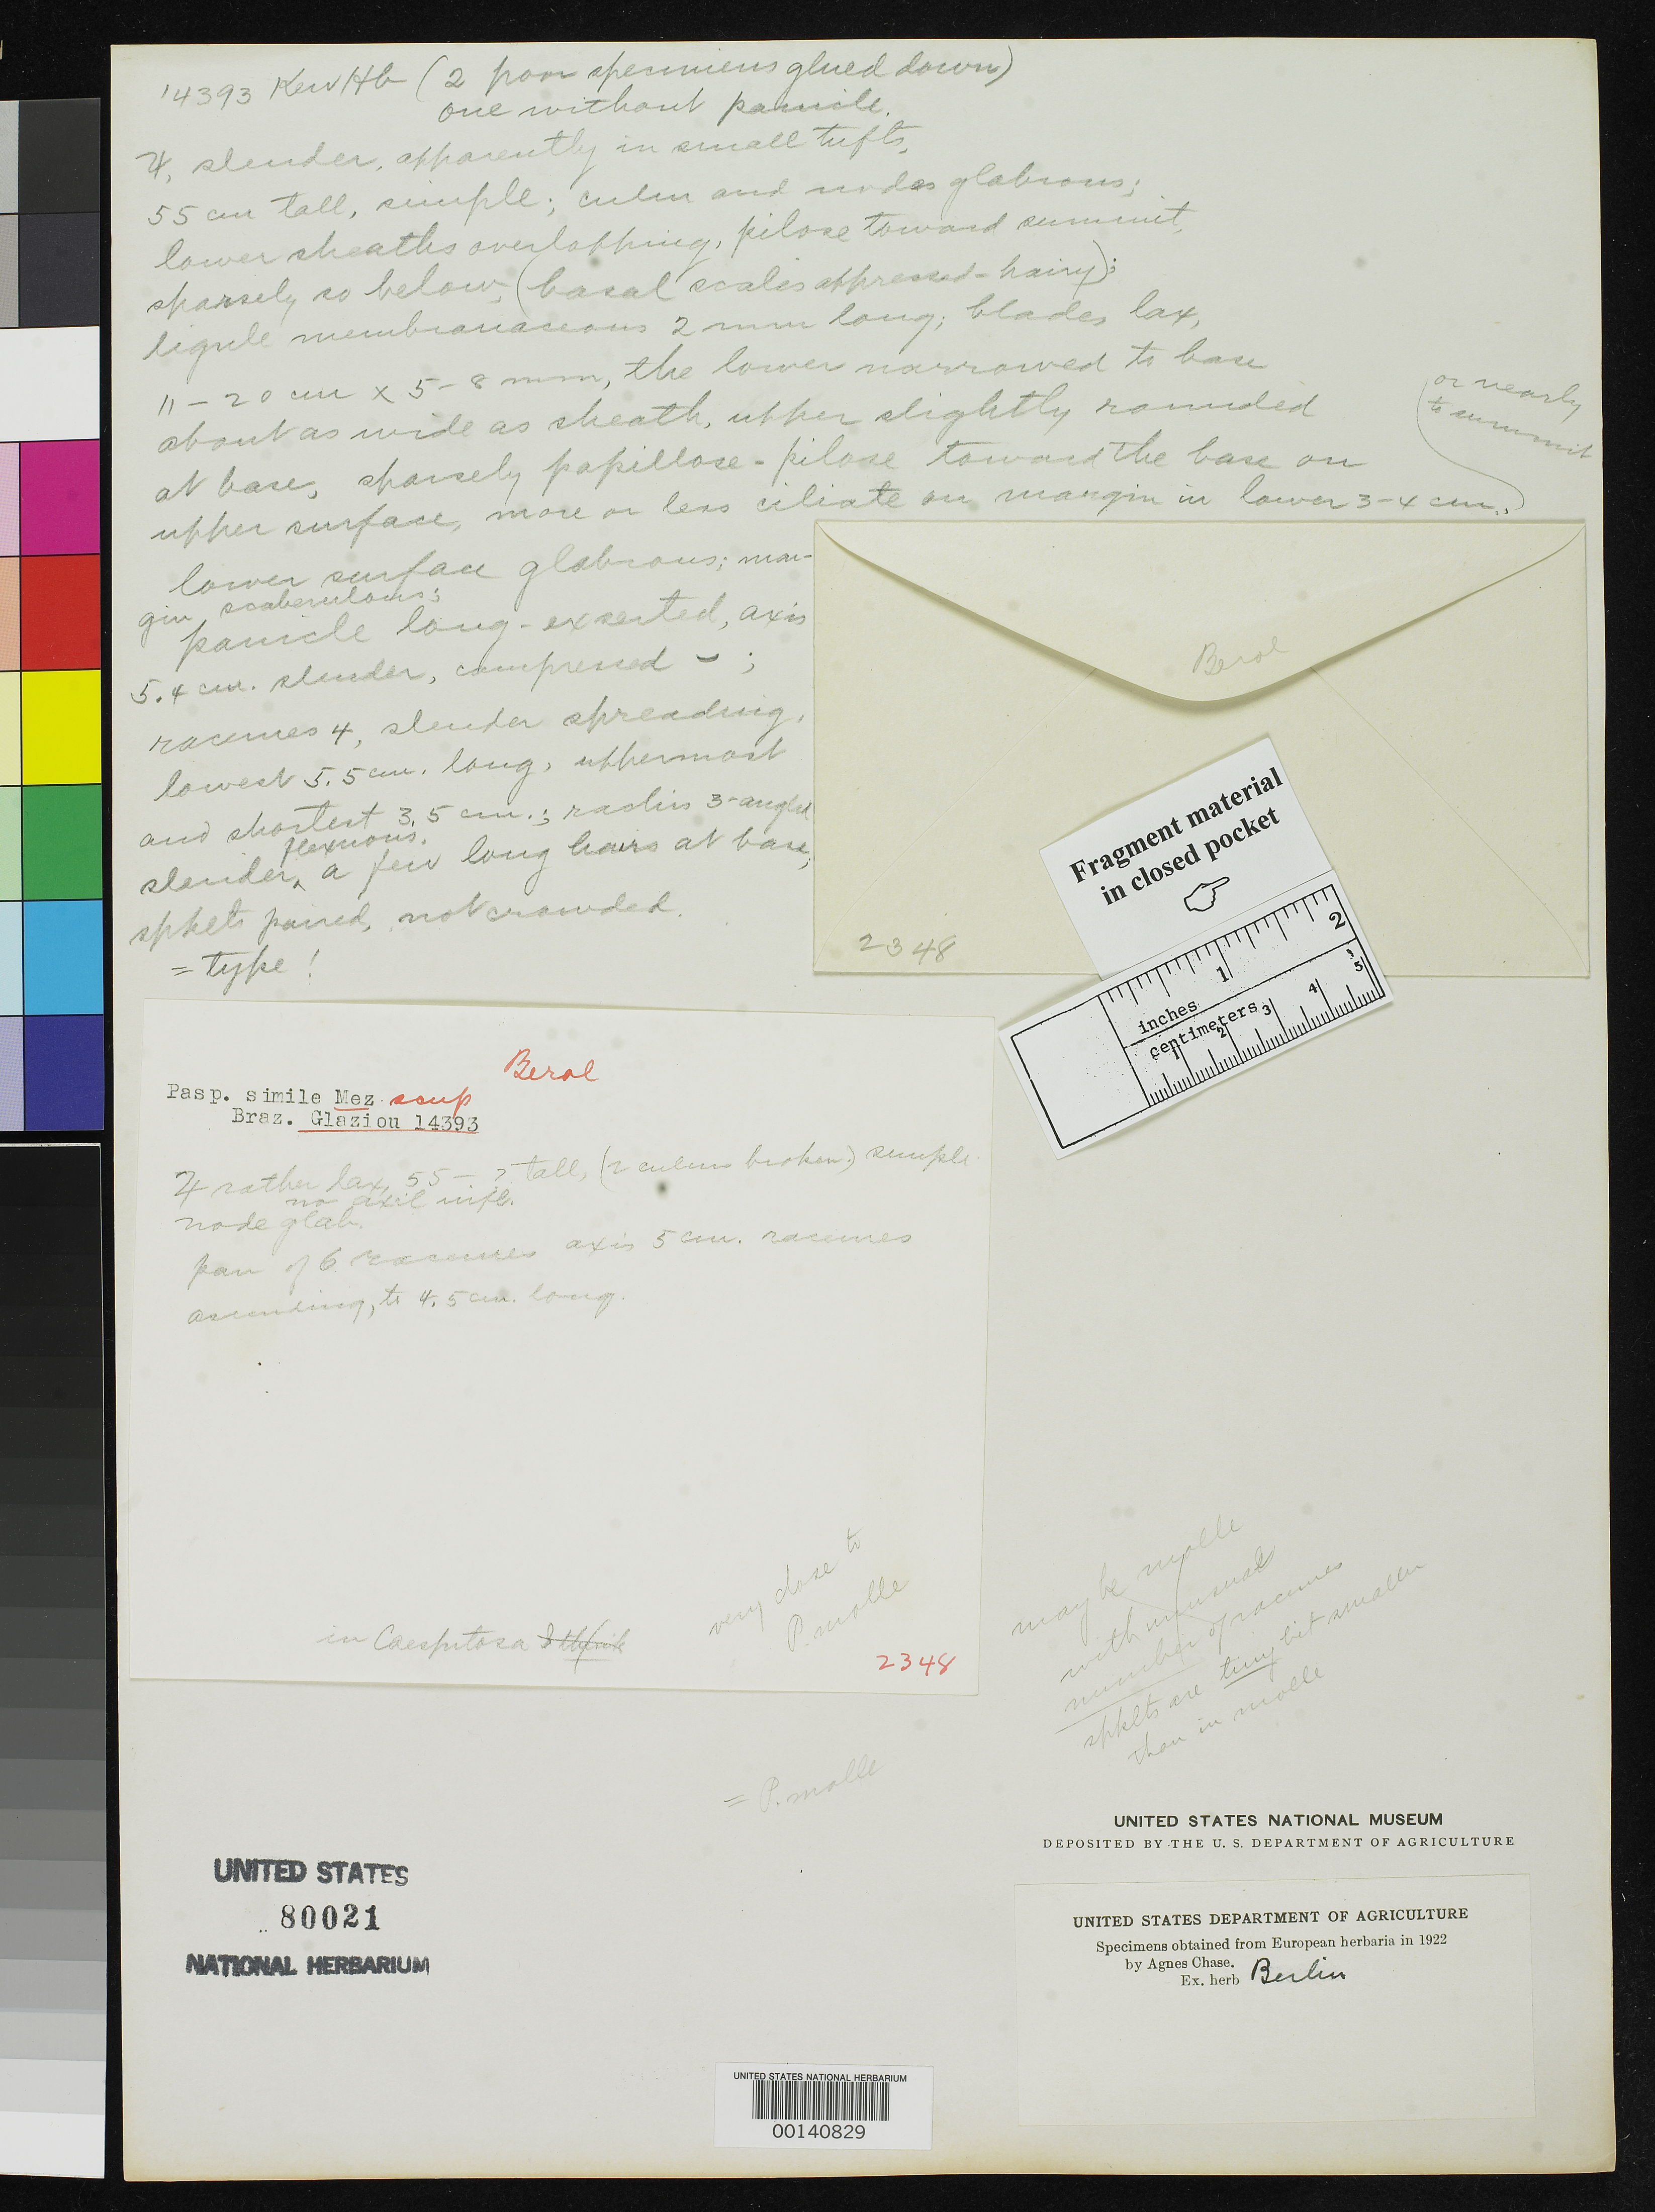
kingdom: Plantae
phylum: Tracheophyta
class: Liliopsida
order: Poales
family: Poaceae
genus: Paspalum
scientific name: Paspalum simile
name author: Mez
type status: Type Fragment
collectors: A. F. M. Glaziou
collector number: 14393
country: Brazil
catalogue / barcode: US 80021